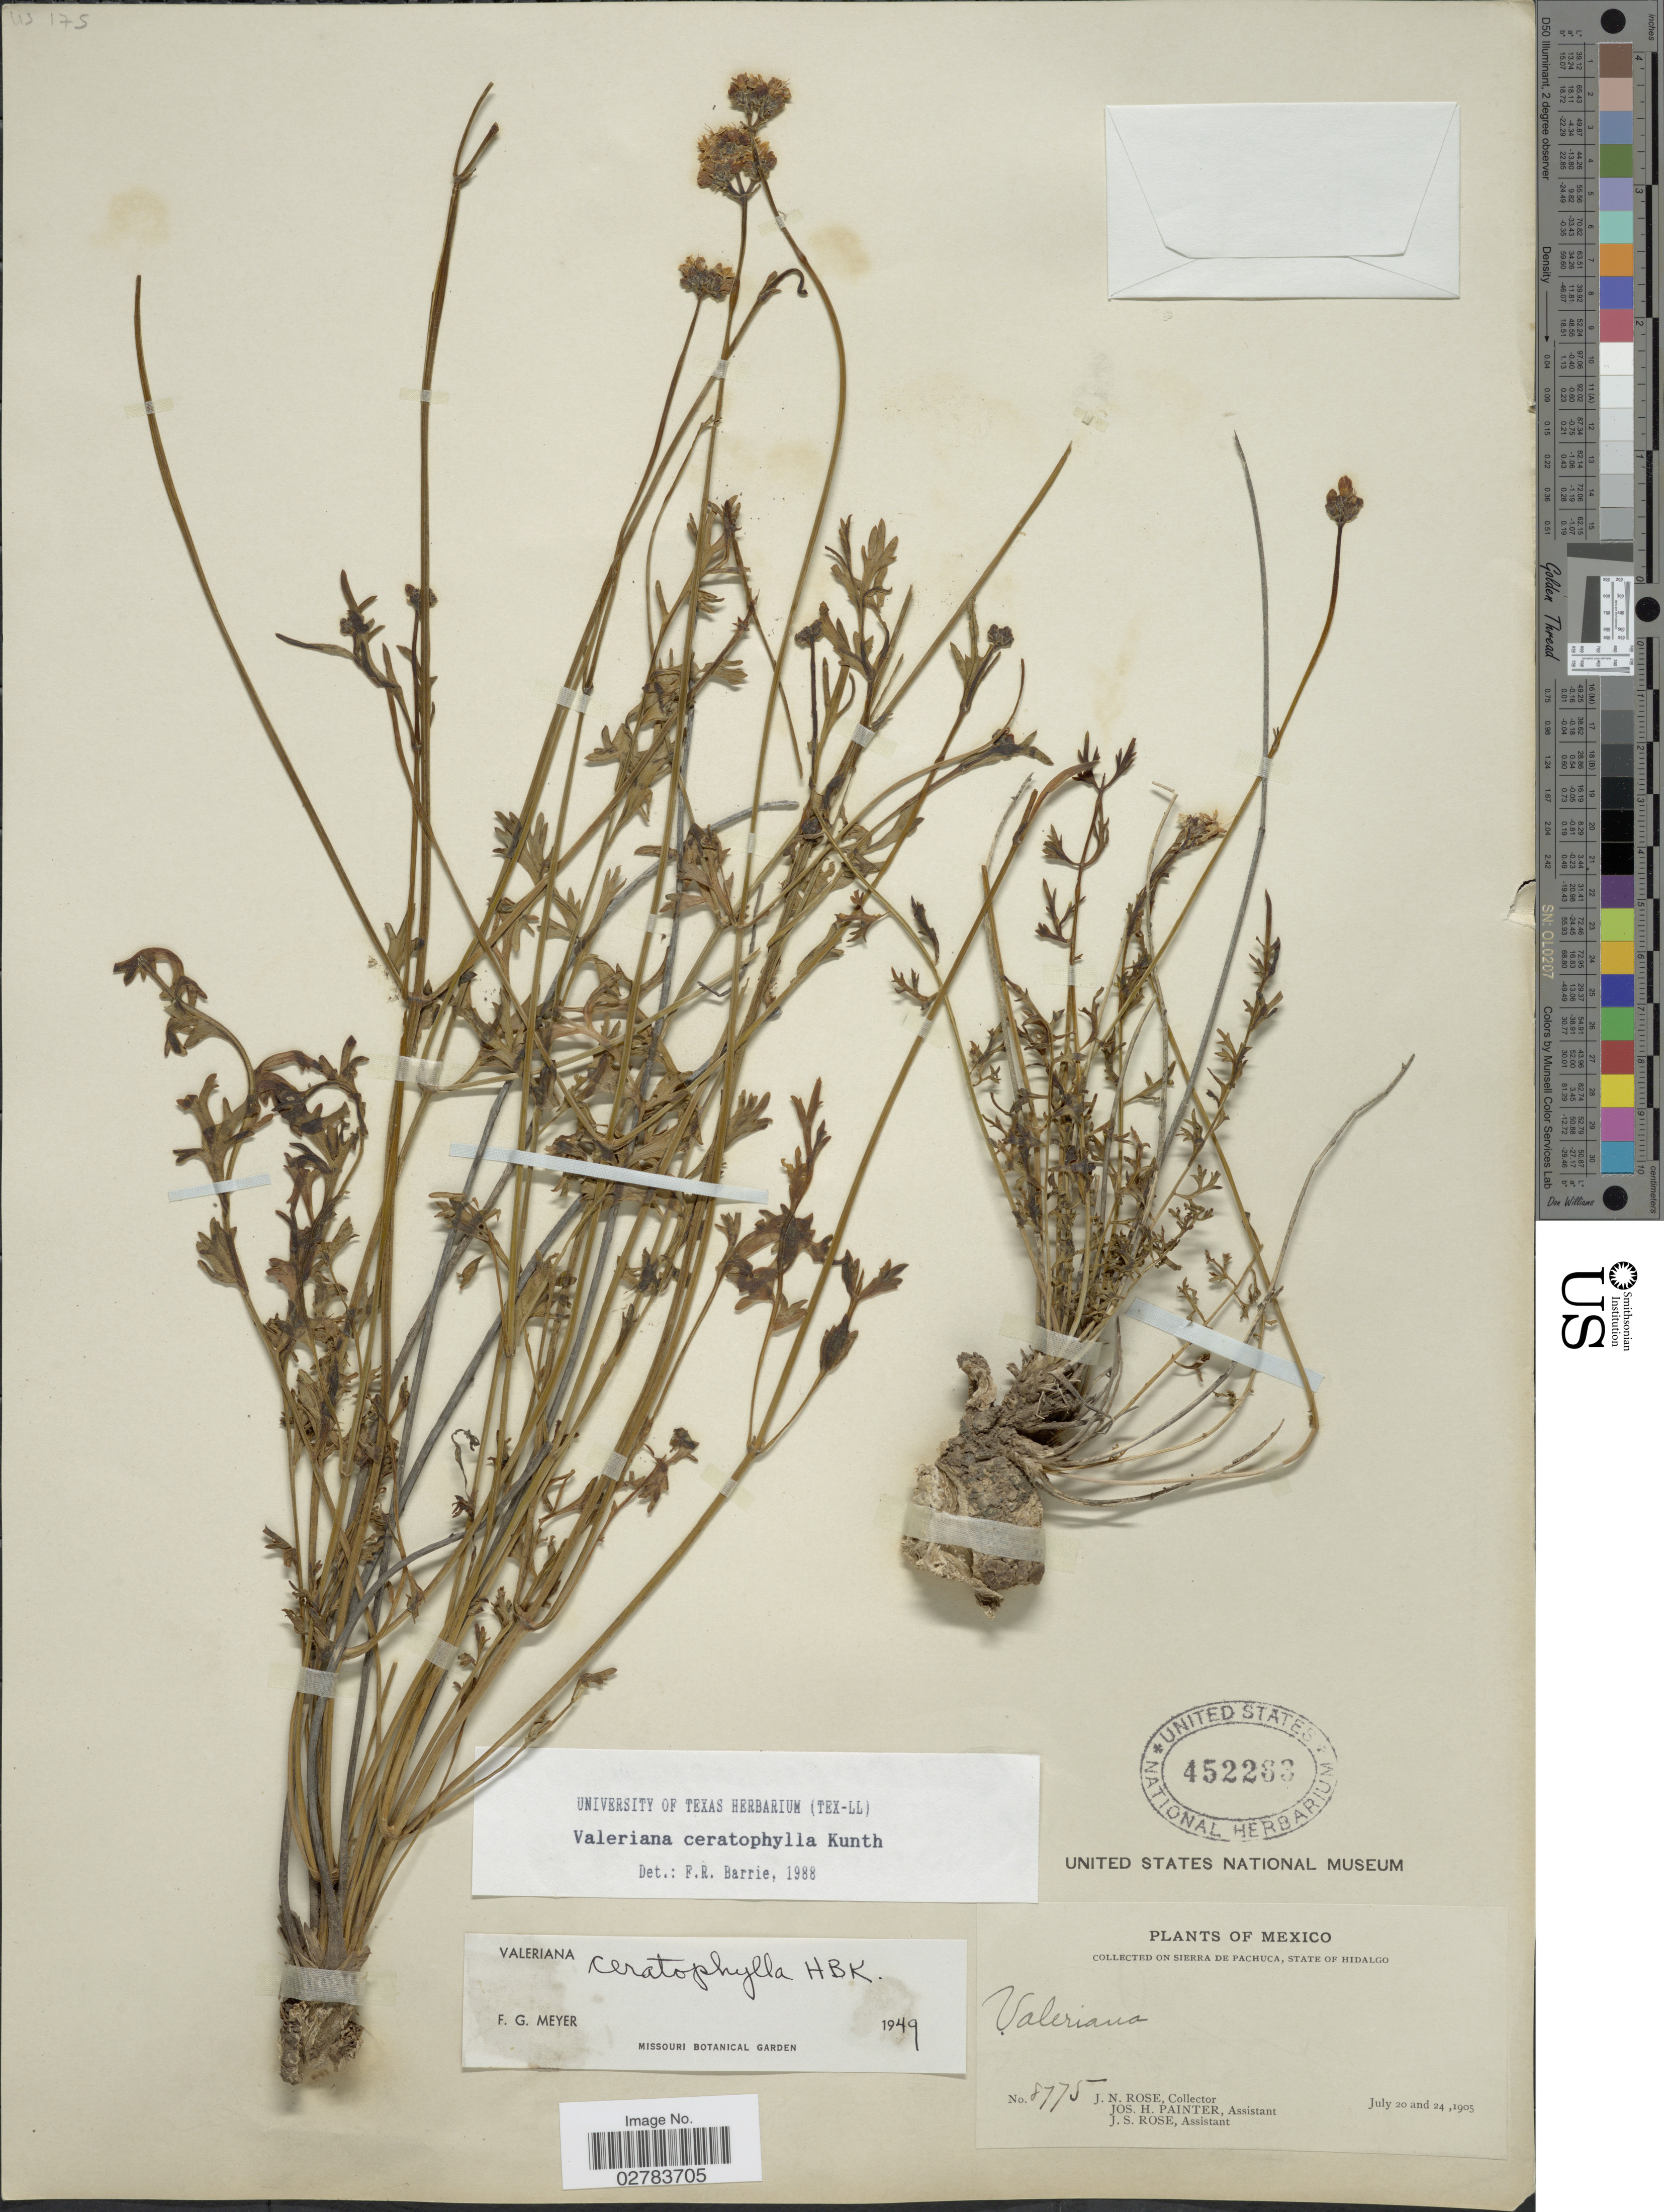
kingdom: Plantae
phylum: Tracheophyta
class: Magnoliopsida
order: Dipsacales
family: Caprifoliaceae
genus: Valeriana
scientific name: Valeriana ceratophylla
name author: Kunth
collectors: J. N. Rose, J. H. Painter & J. S. Rose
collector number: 8775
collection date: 1905-07-20/1905-07-24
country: Mexico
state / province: Hidalgo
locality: Sierra de Pachuca.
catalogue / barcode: US 452263